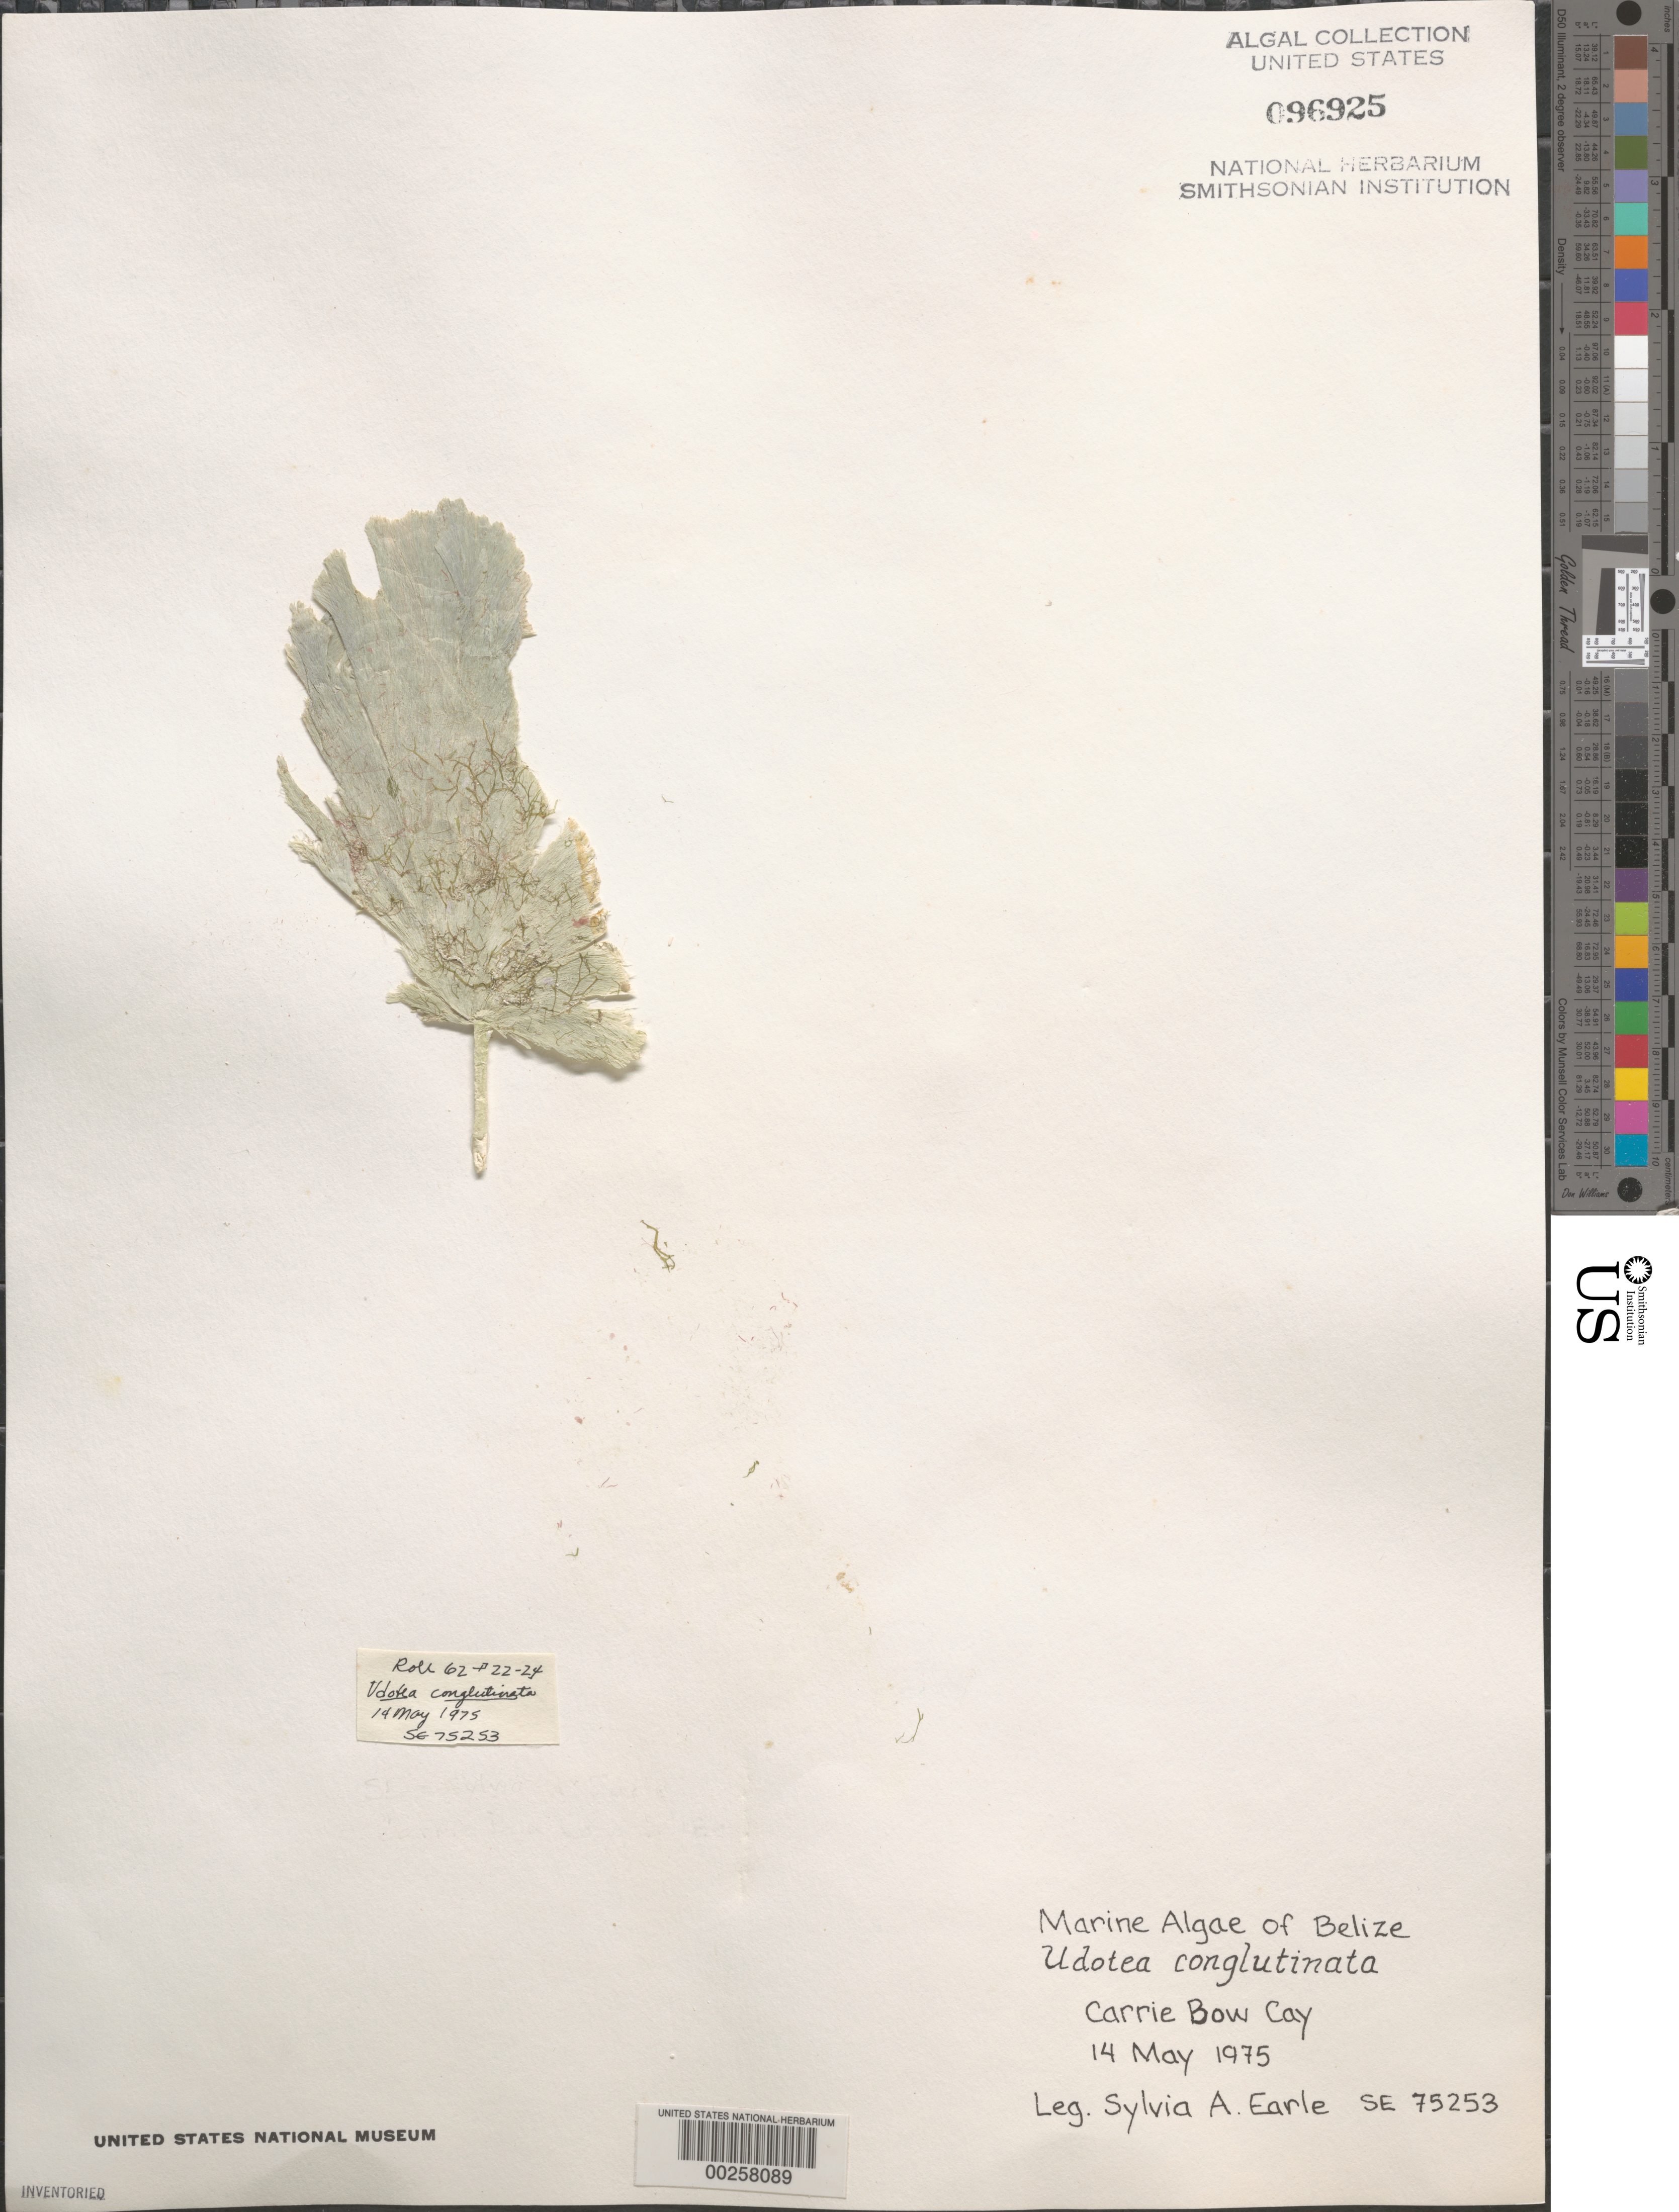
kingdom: Plantae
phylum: Chlorophyta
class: Ulvophyceae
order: Bryopsidales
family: Udoteaceae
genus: Udotea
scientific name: Udotea conglutinata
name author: (Ellis & Sol.) J.V.Lamouroux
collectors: S. A. Earle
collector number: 75253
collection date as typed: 14 May 1975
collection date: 1975-05-14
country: Belize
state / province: Stann Creek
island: Carrie Bow Cay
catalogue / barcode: US 96925